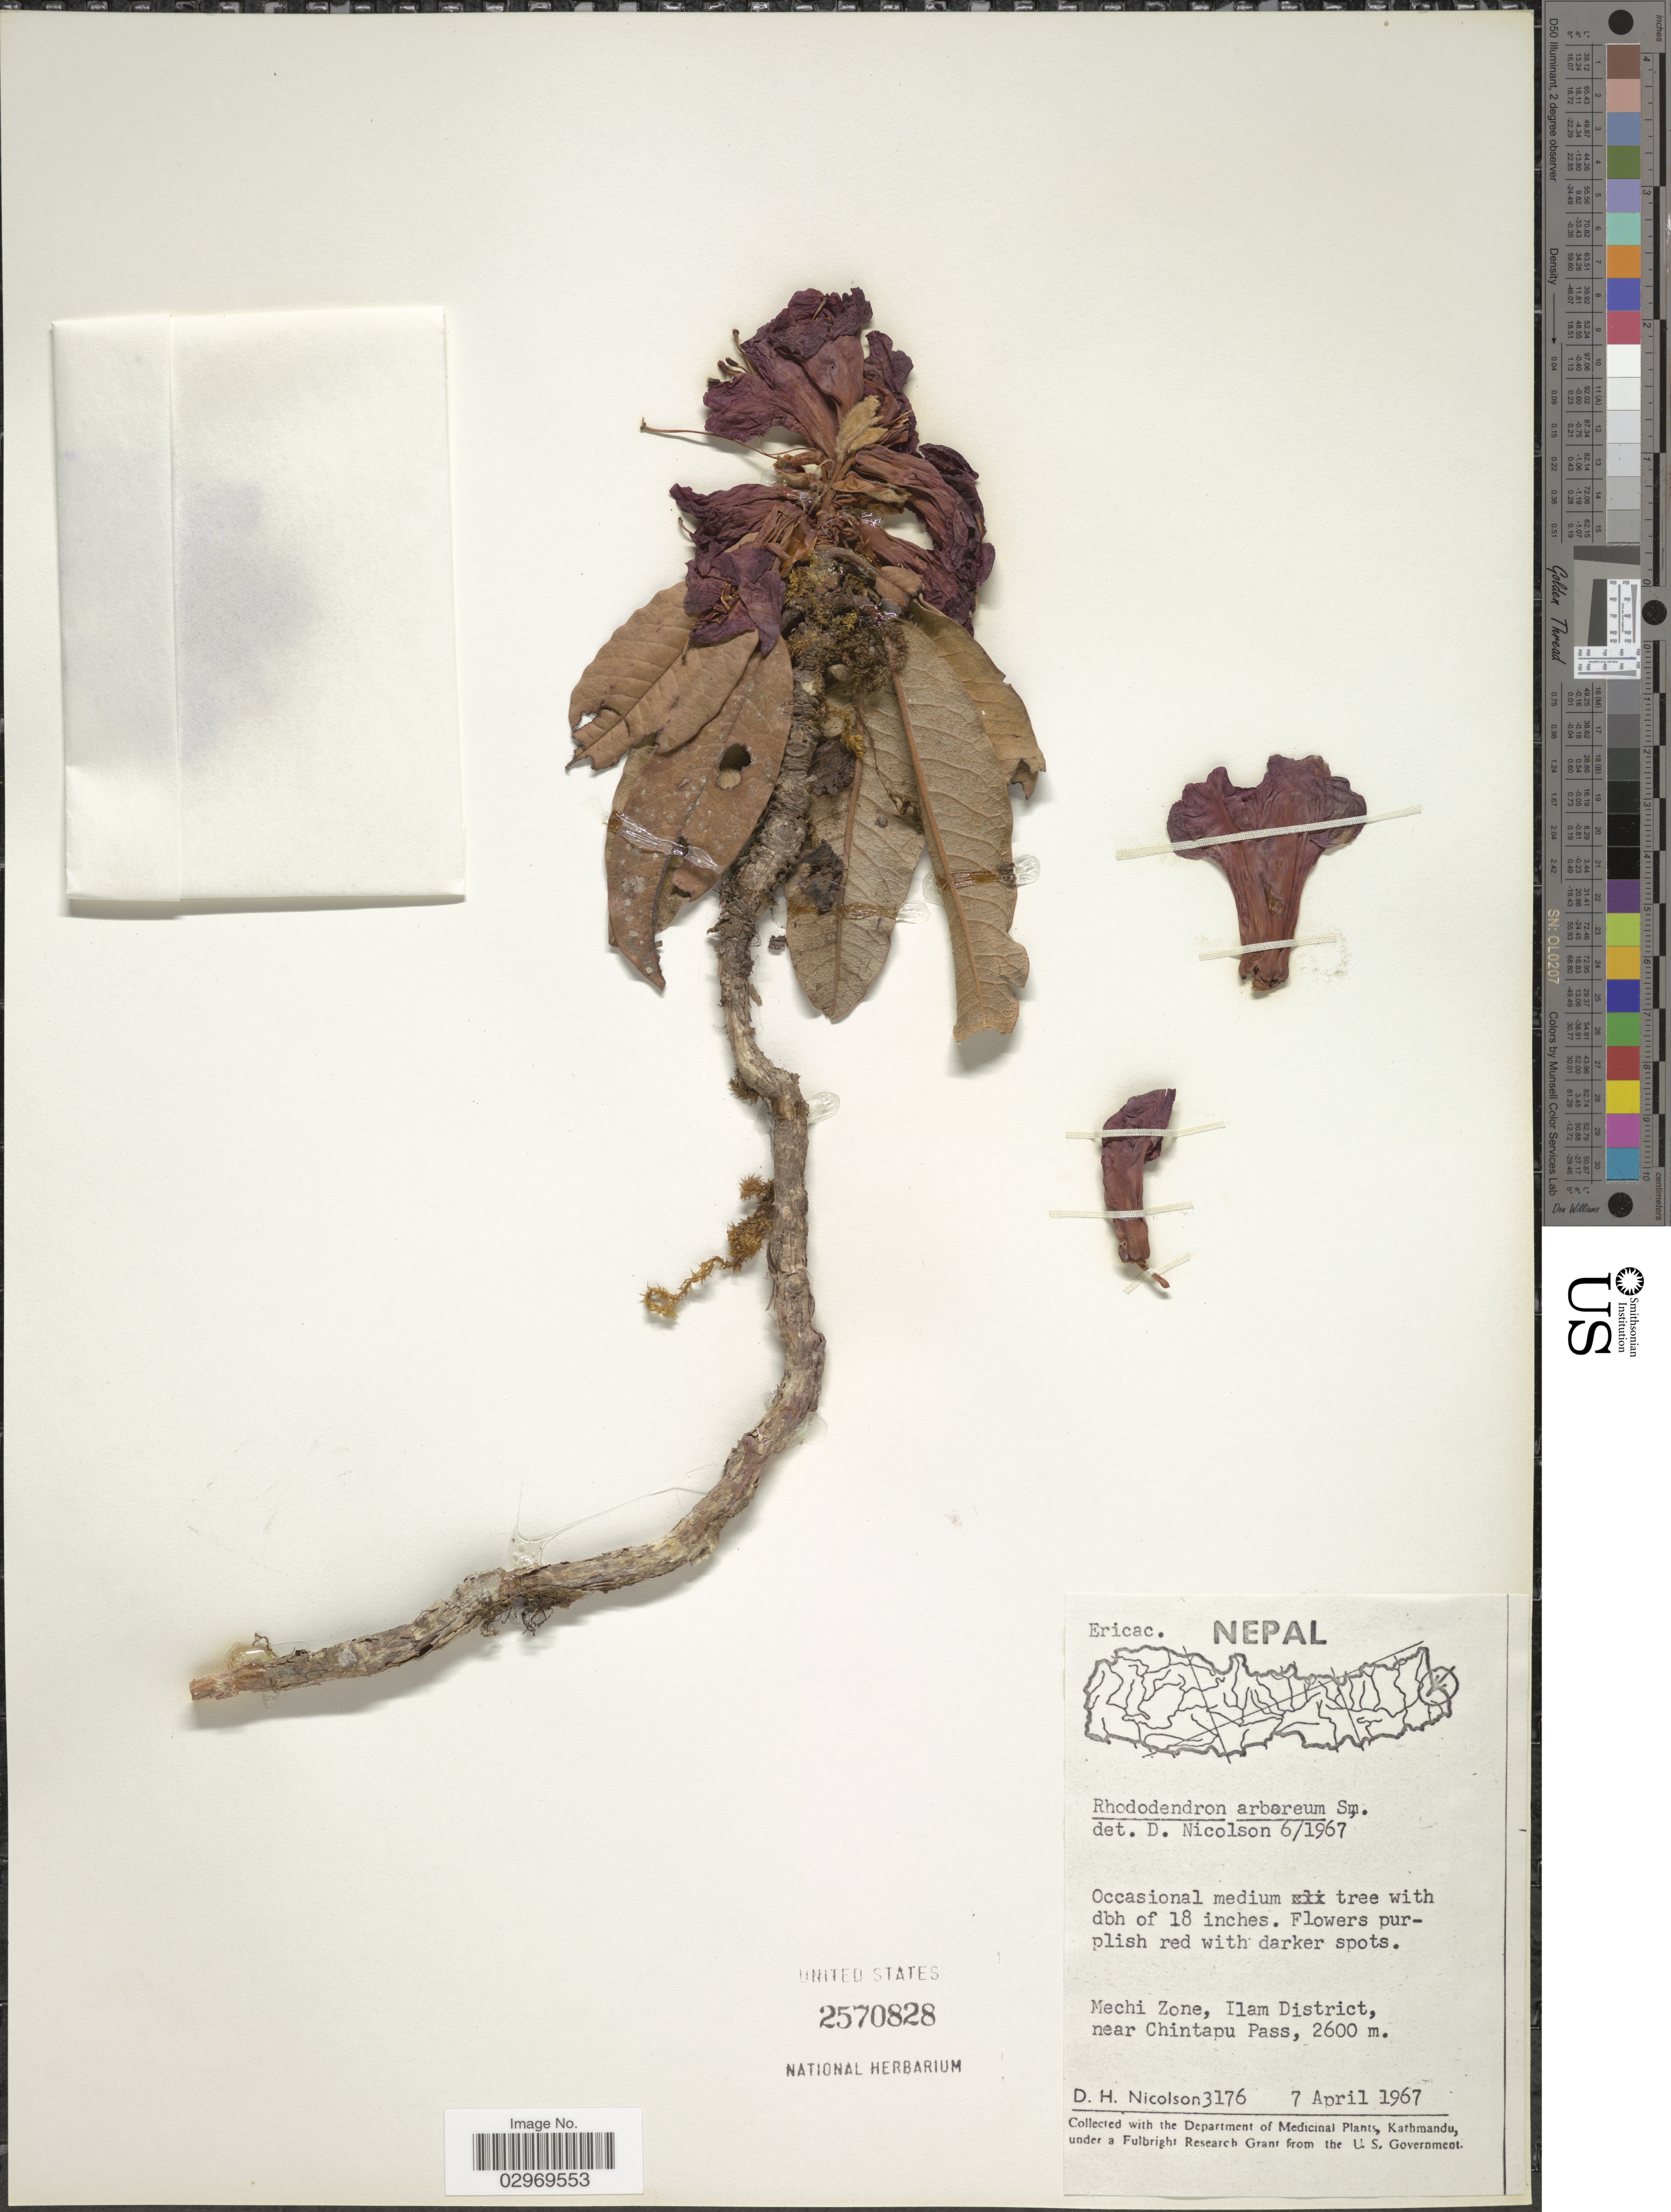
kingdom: Plantae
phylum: Tracheophyta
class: Magnoliopsida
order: Ericales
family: Ericaceae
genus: Rhododendron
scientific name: Rhododendron arboreum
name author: Sm.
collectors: D. H. Nicolson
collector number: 3176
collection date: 1967-04-07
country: Nepal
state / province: Mechi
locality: Mechi Zone, Ilam District, near Chintapu Pass.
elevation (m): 2600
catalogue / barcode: US 2570828